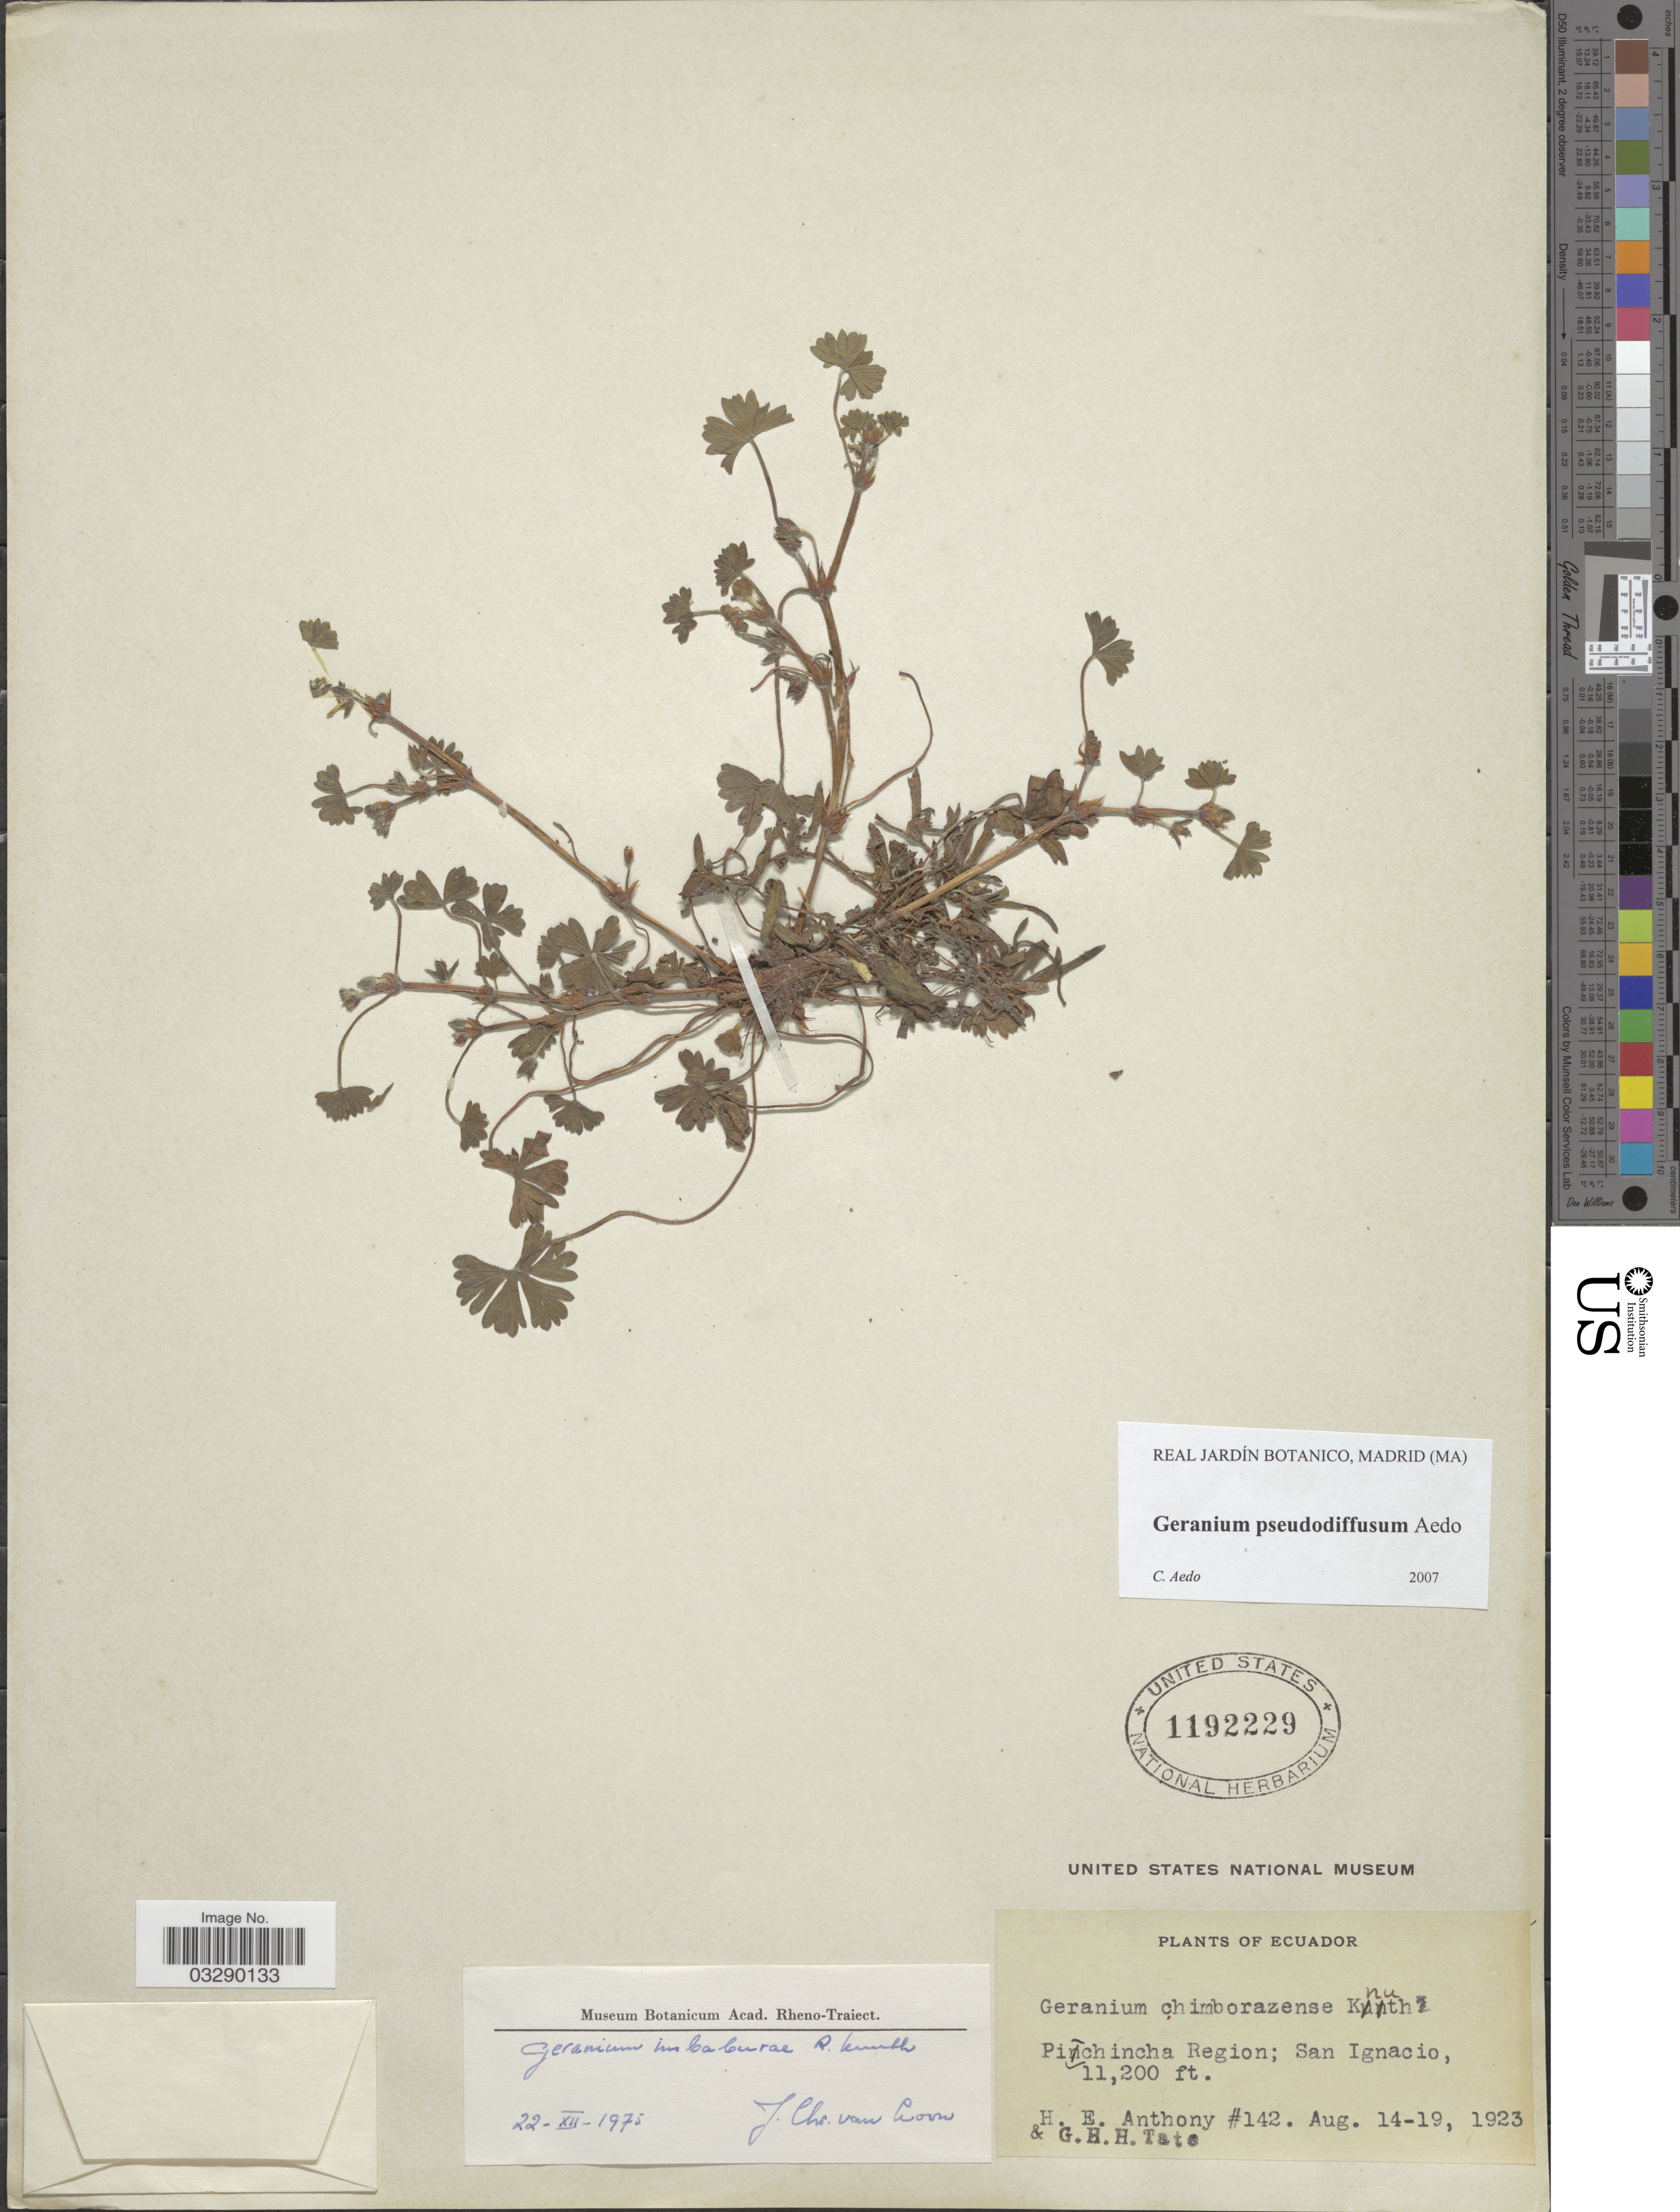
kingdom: Plantae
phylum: Tracheophyta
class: Magnoliopsida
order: Geraniales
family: Geraniaceae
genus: Geranium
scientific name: Geranium pseudodiffusum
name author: Aedo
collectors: H. E. Anthony & G. H. H.Tate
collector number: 142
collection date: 1923-08-14/1923-08-19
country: Ecuador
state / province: Pichincha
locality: Pichincha Region; San Ignacio.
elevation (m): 3414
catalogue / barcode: US 1192229